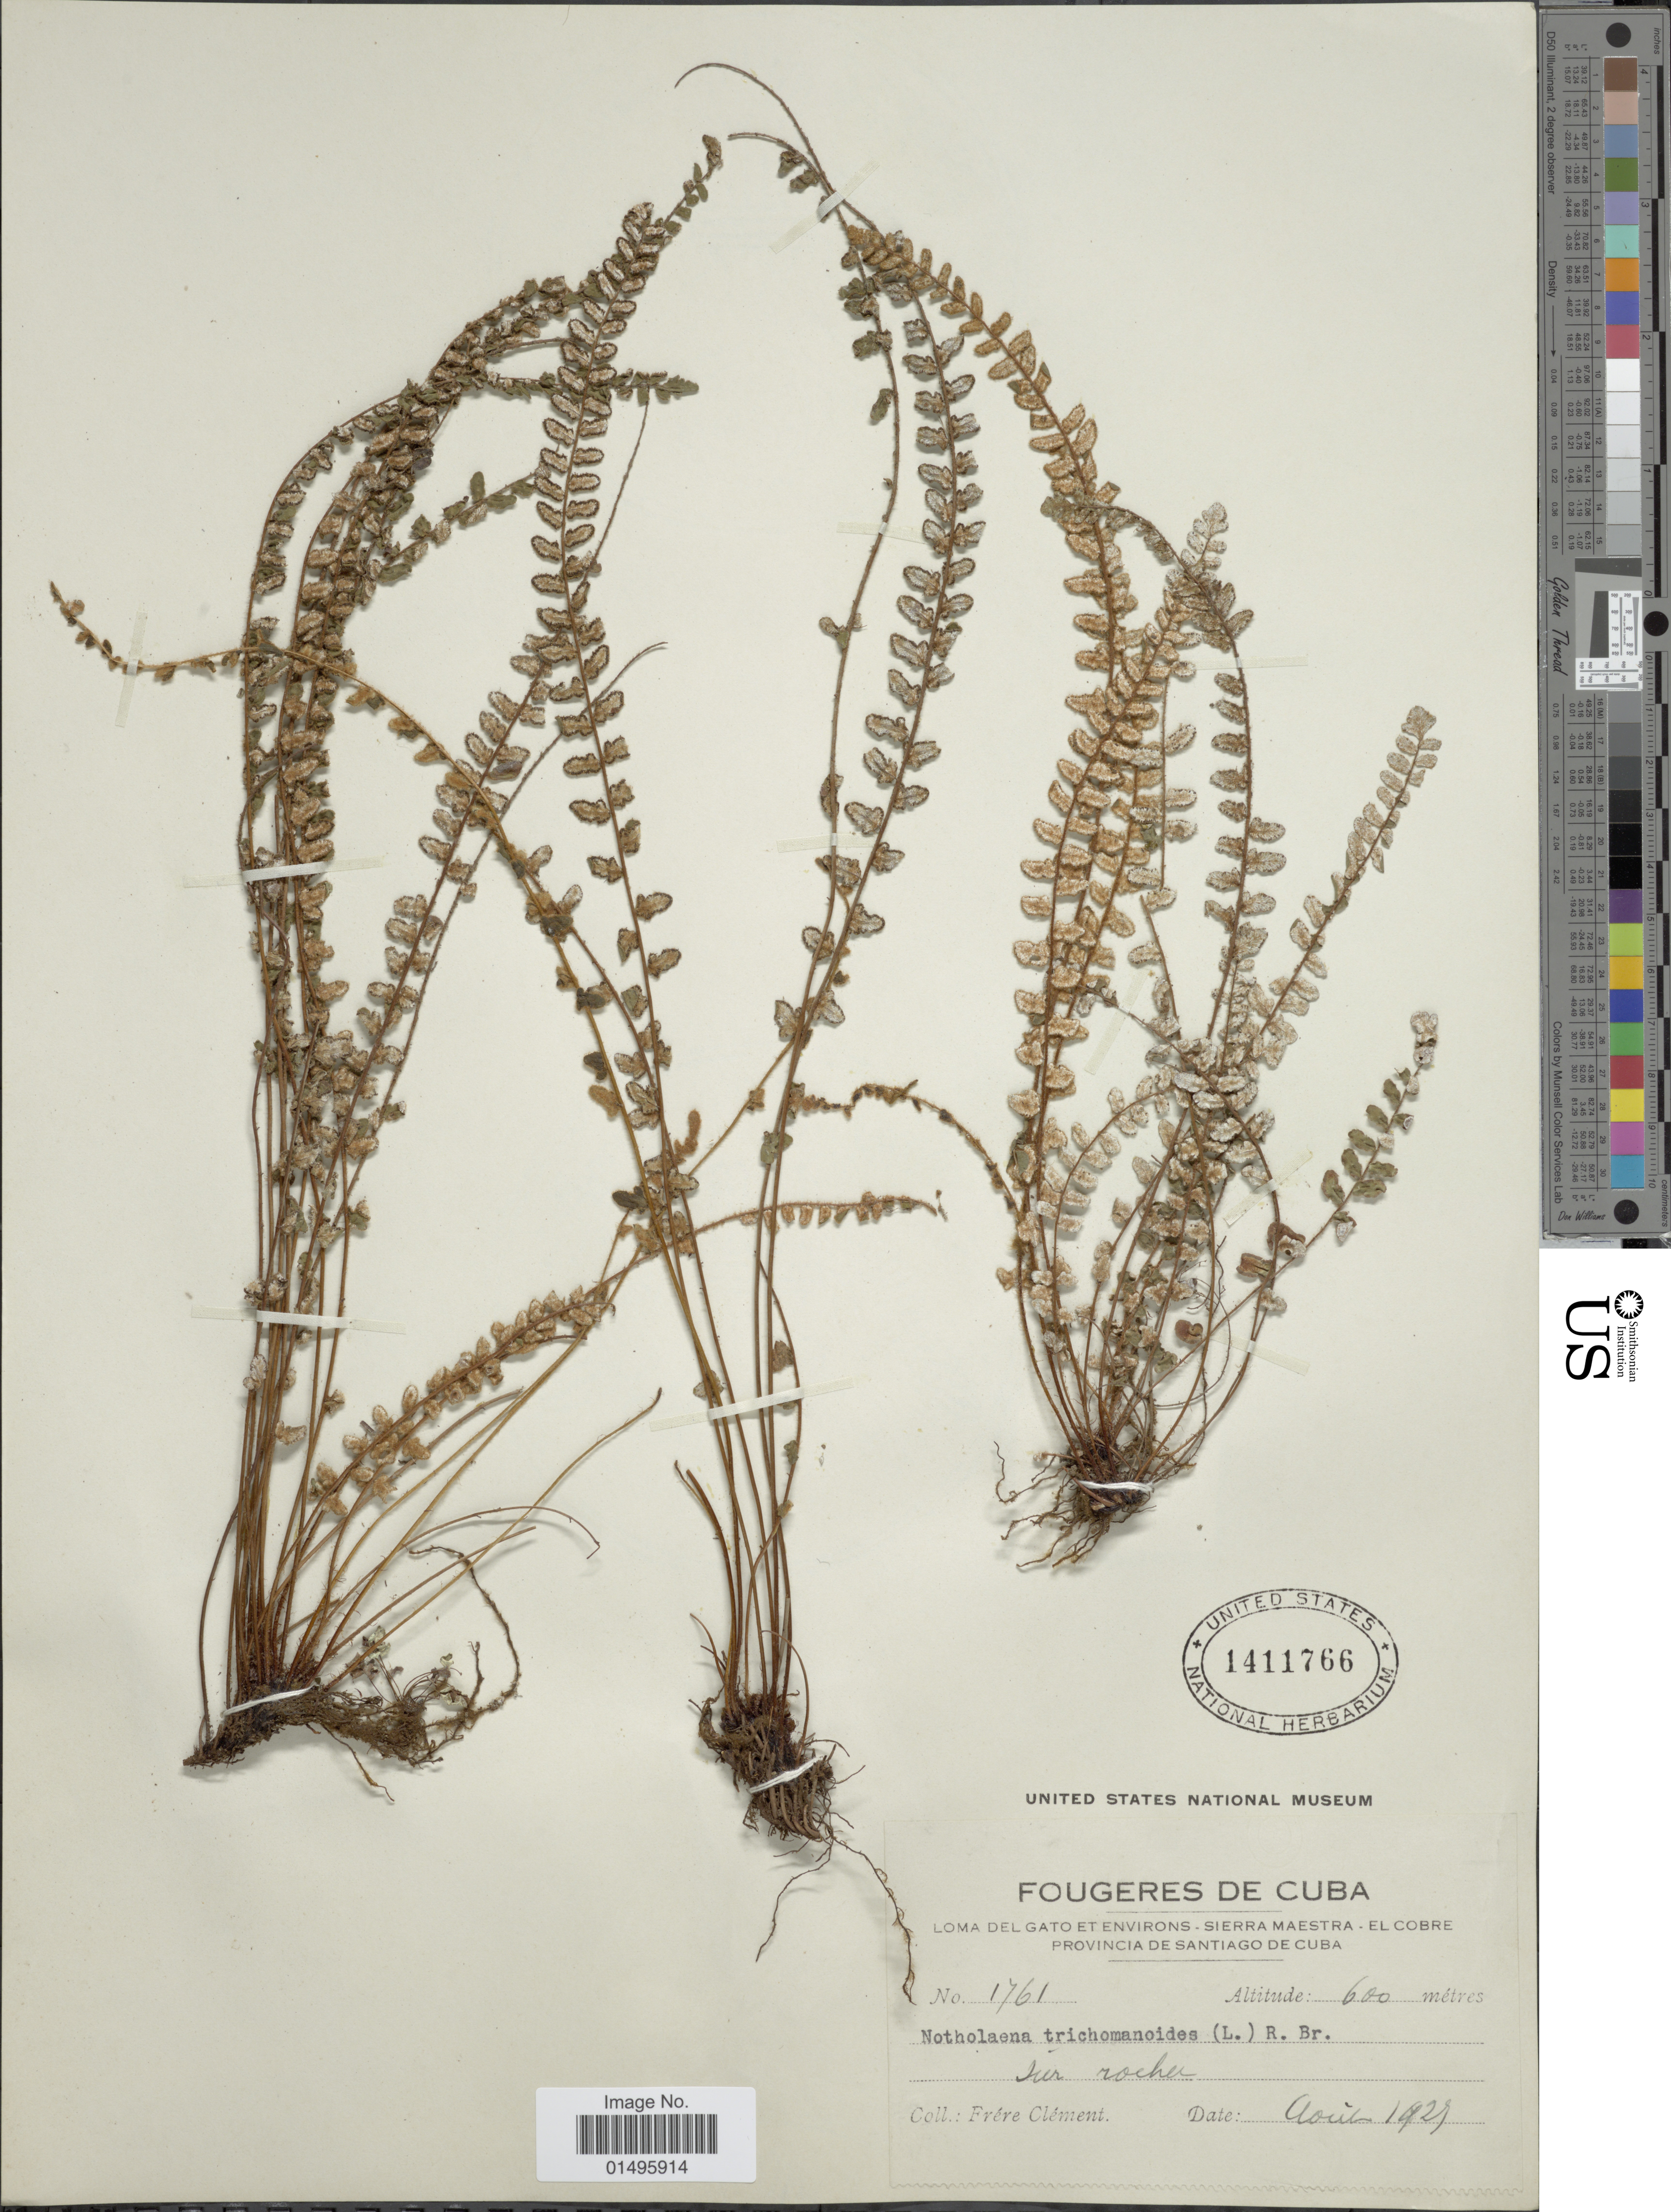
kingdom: Plantae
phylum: Tracheophyta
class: Polypodiopsida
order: Polypodiales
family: Pteridaceae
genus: Notholaena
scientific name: Notholaena trichomanoides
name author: (L.) Desv.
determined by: Windham, M. D., (UT)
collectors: B. Clement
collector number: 1761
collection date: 1927-08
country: Cuba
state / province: Santiago de Cuba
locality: Cuba, Loma del Gato et environs-Sierra Maestra - El Cobre.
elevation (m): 600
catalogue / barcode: US 1411766